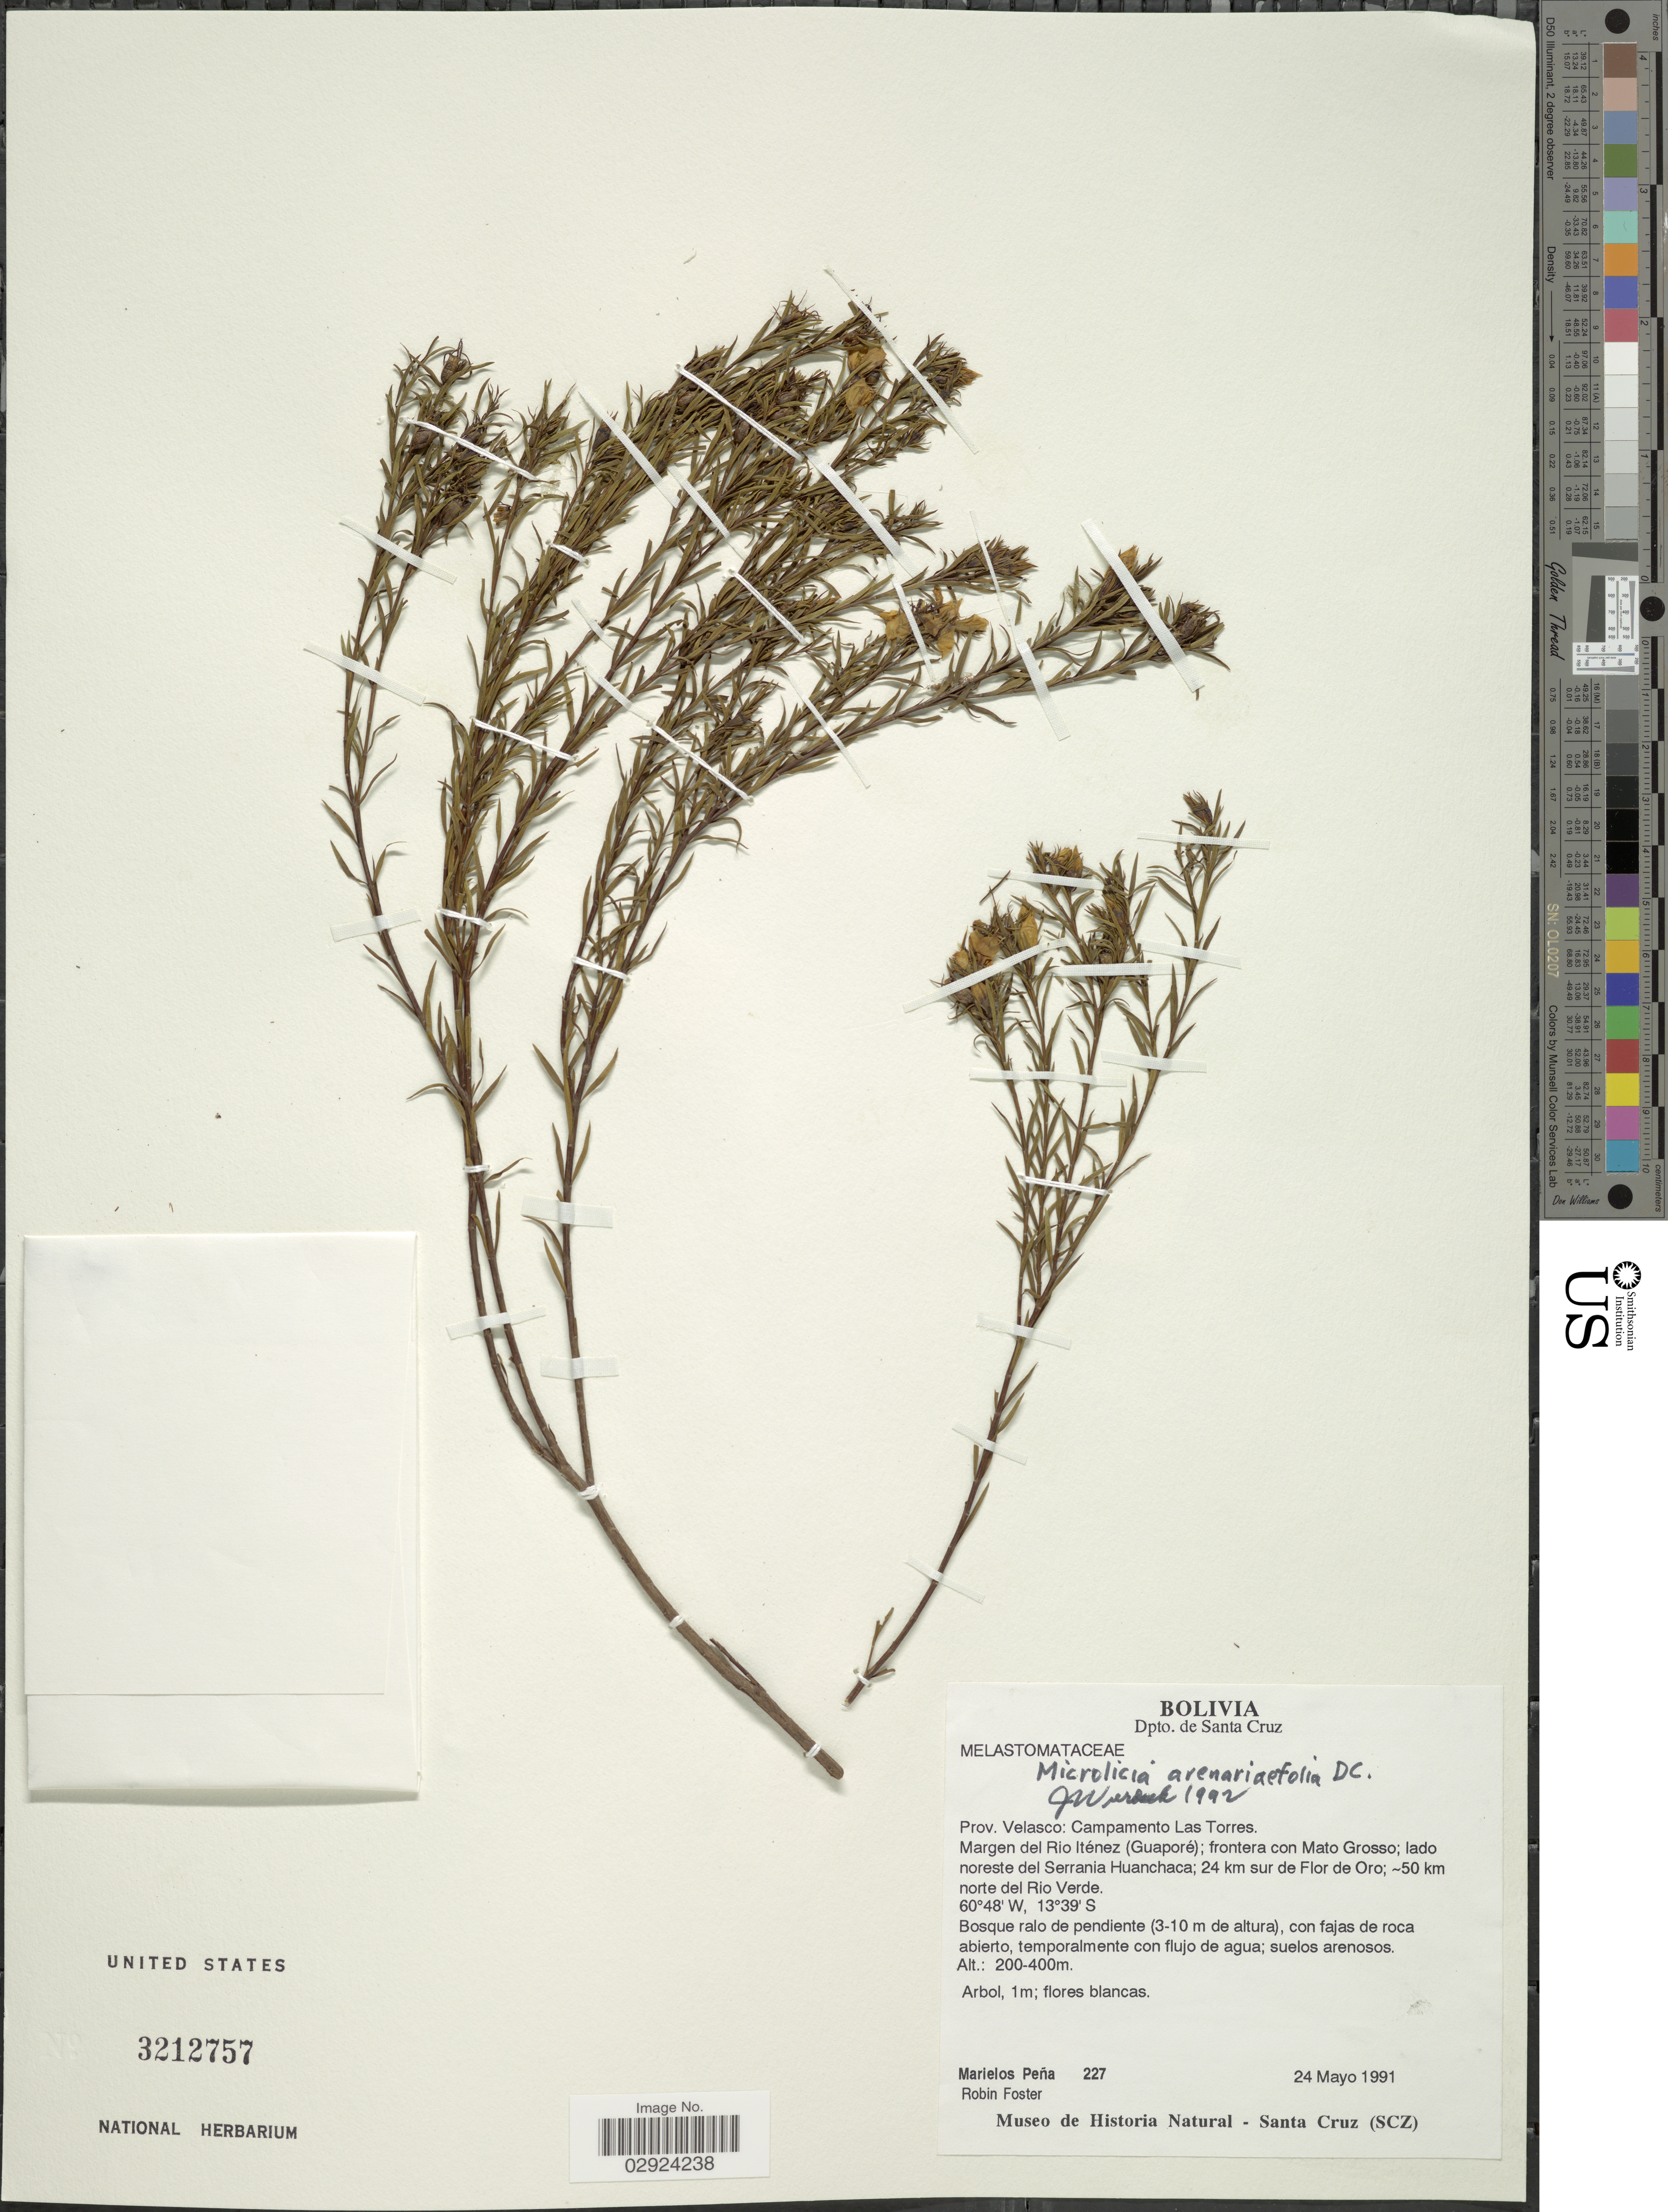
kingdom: Plantae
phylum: Tracheophyta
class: Magnoliopsida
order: Myrtales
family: Melastomataceae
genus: Microlicia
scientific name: Microlicia arenariaefolia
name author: DC.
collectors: Marielos Peña & R. B. Foster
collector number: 227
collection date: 1991-05-24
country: Bolivia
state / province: Santa Cruz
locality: Dpto. de Santa Cruz, Prov. Velasco: Campamento Las Torres, Margen del Rio Iténez (Guaporé); frontera con Mato Grosso; lado noreste del Serrania Huanchaca; 24 km sur de Flor de Oro; - 50 km norte del Rio Verde.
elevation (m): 200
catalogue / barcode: US 3212757